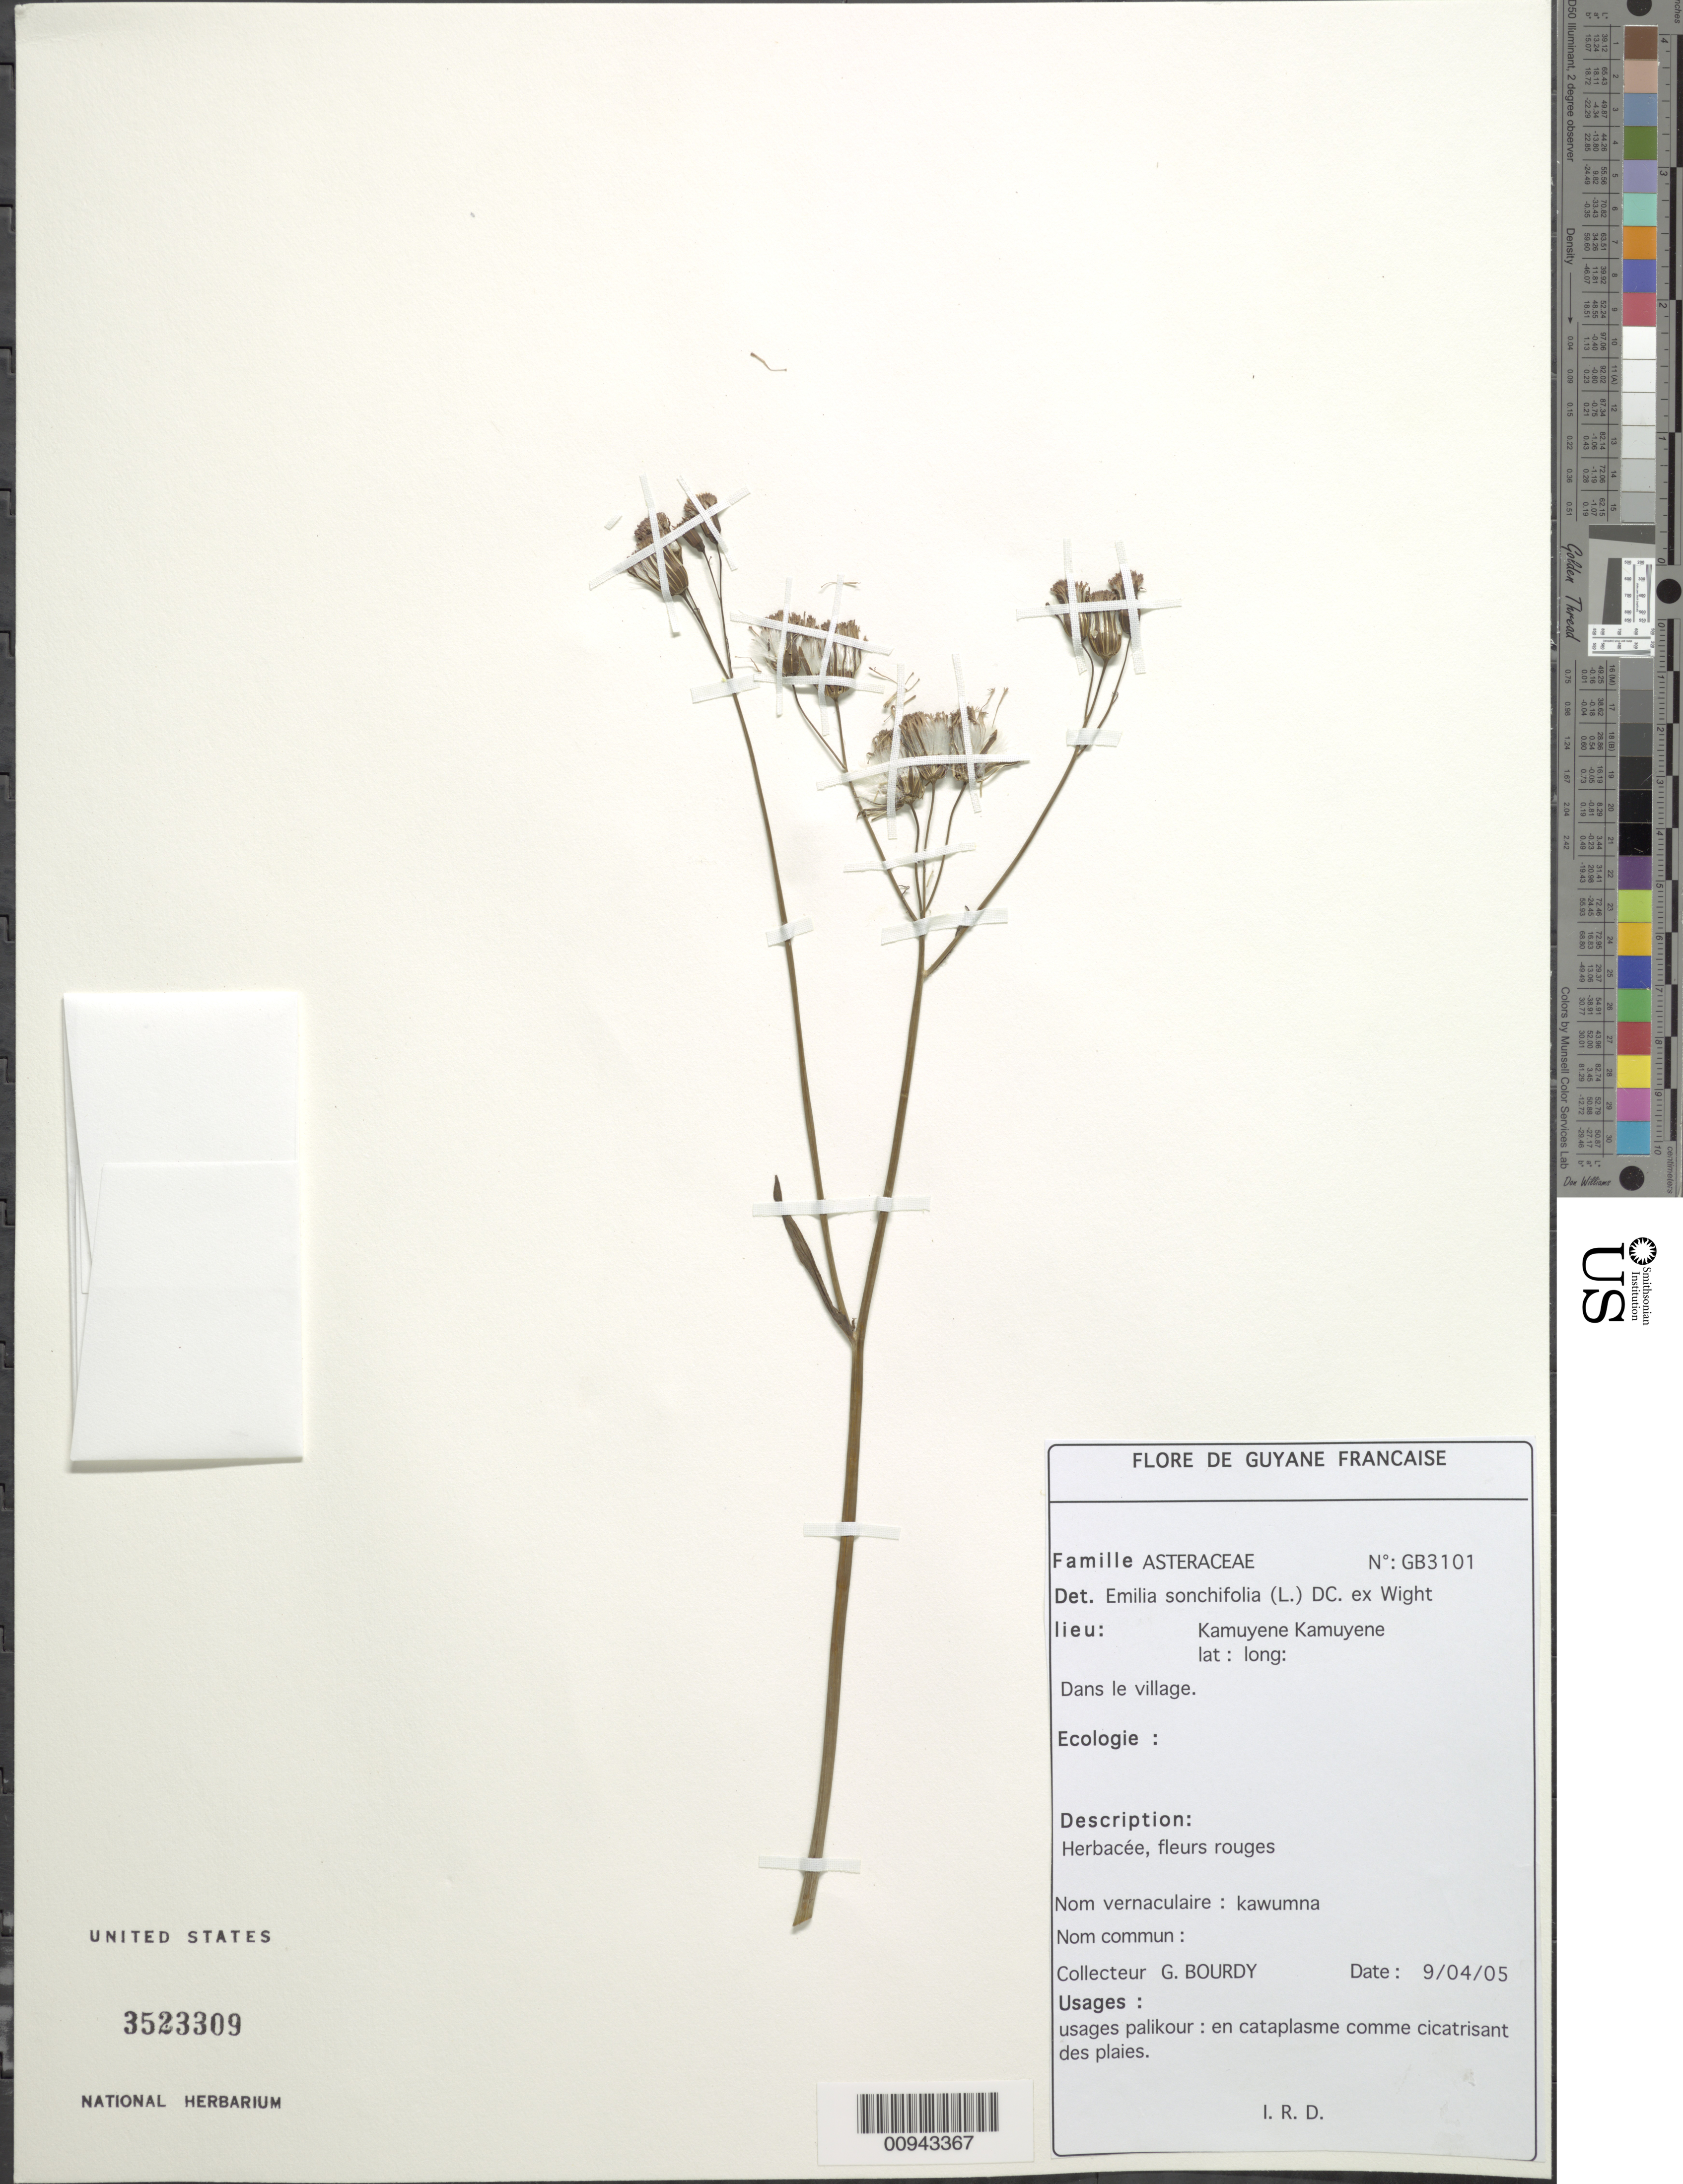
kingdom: Plantae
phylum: Tracheophyta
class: Magnoliopsida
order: Asterales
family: Asteraceae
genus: Emilia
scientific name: Emilia sonchifolia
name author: (L.) DC.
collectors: G. Bourdy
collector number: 3101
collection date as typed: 9-Apr-05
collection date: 2005-04-09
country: French Guiana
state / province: Cayenne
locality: Kamuyene Kamuyene, village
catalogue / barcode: US 3523309